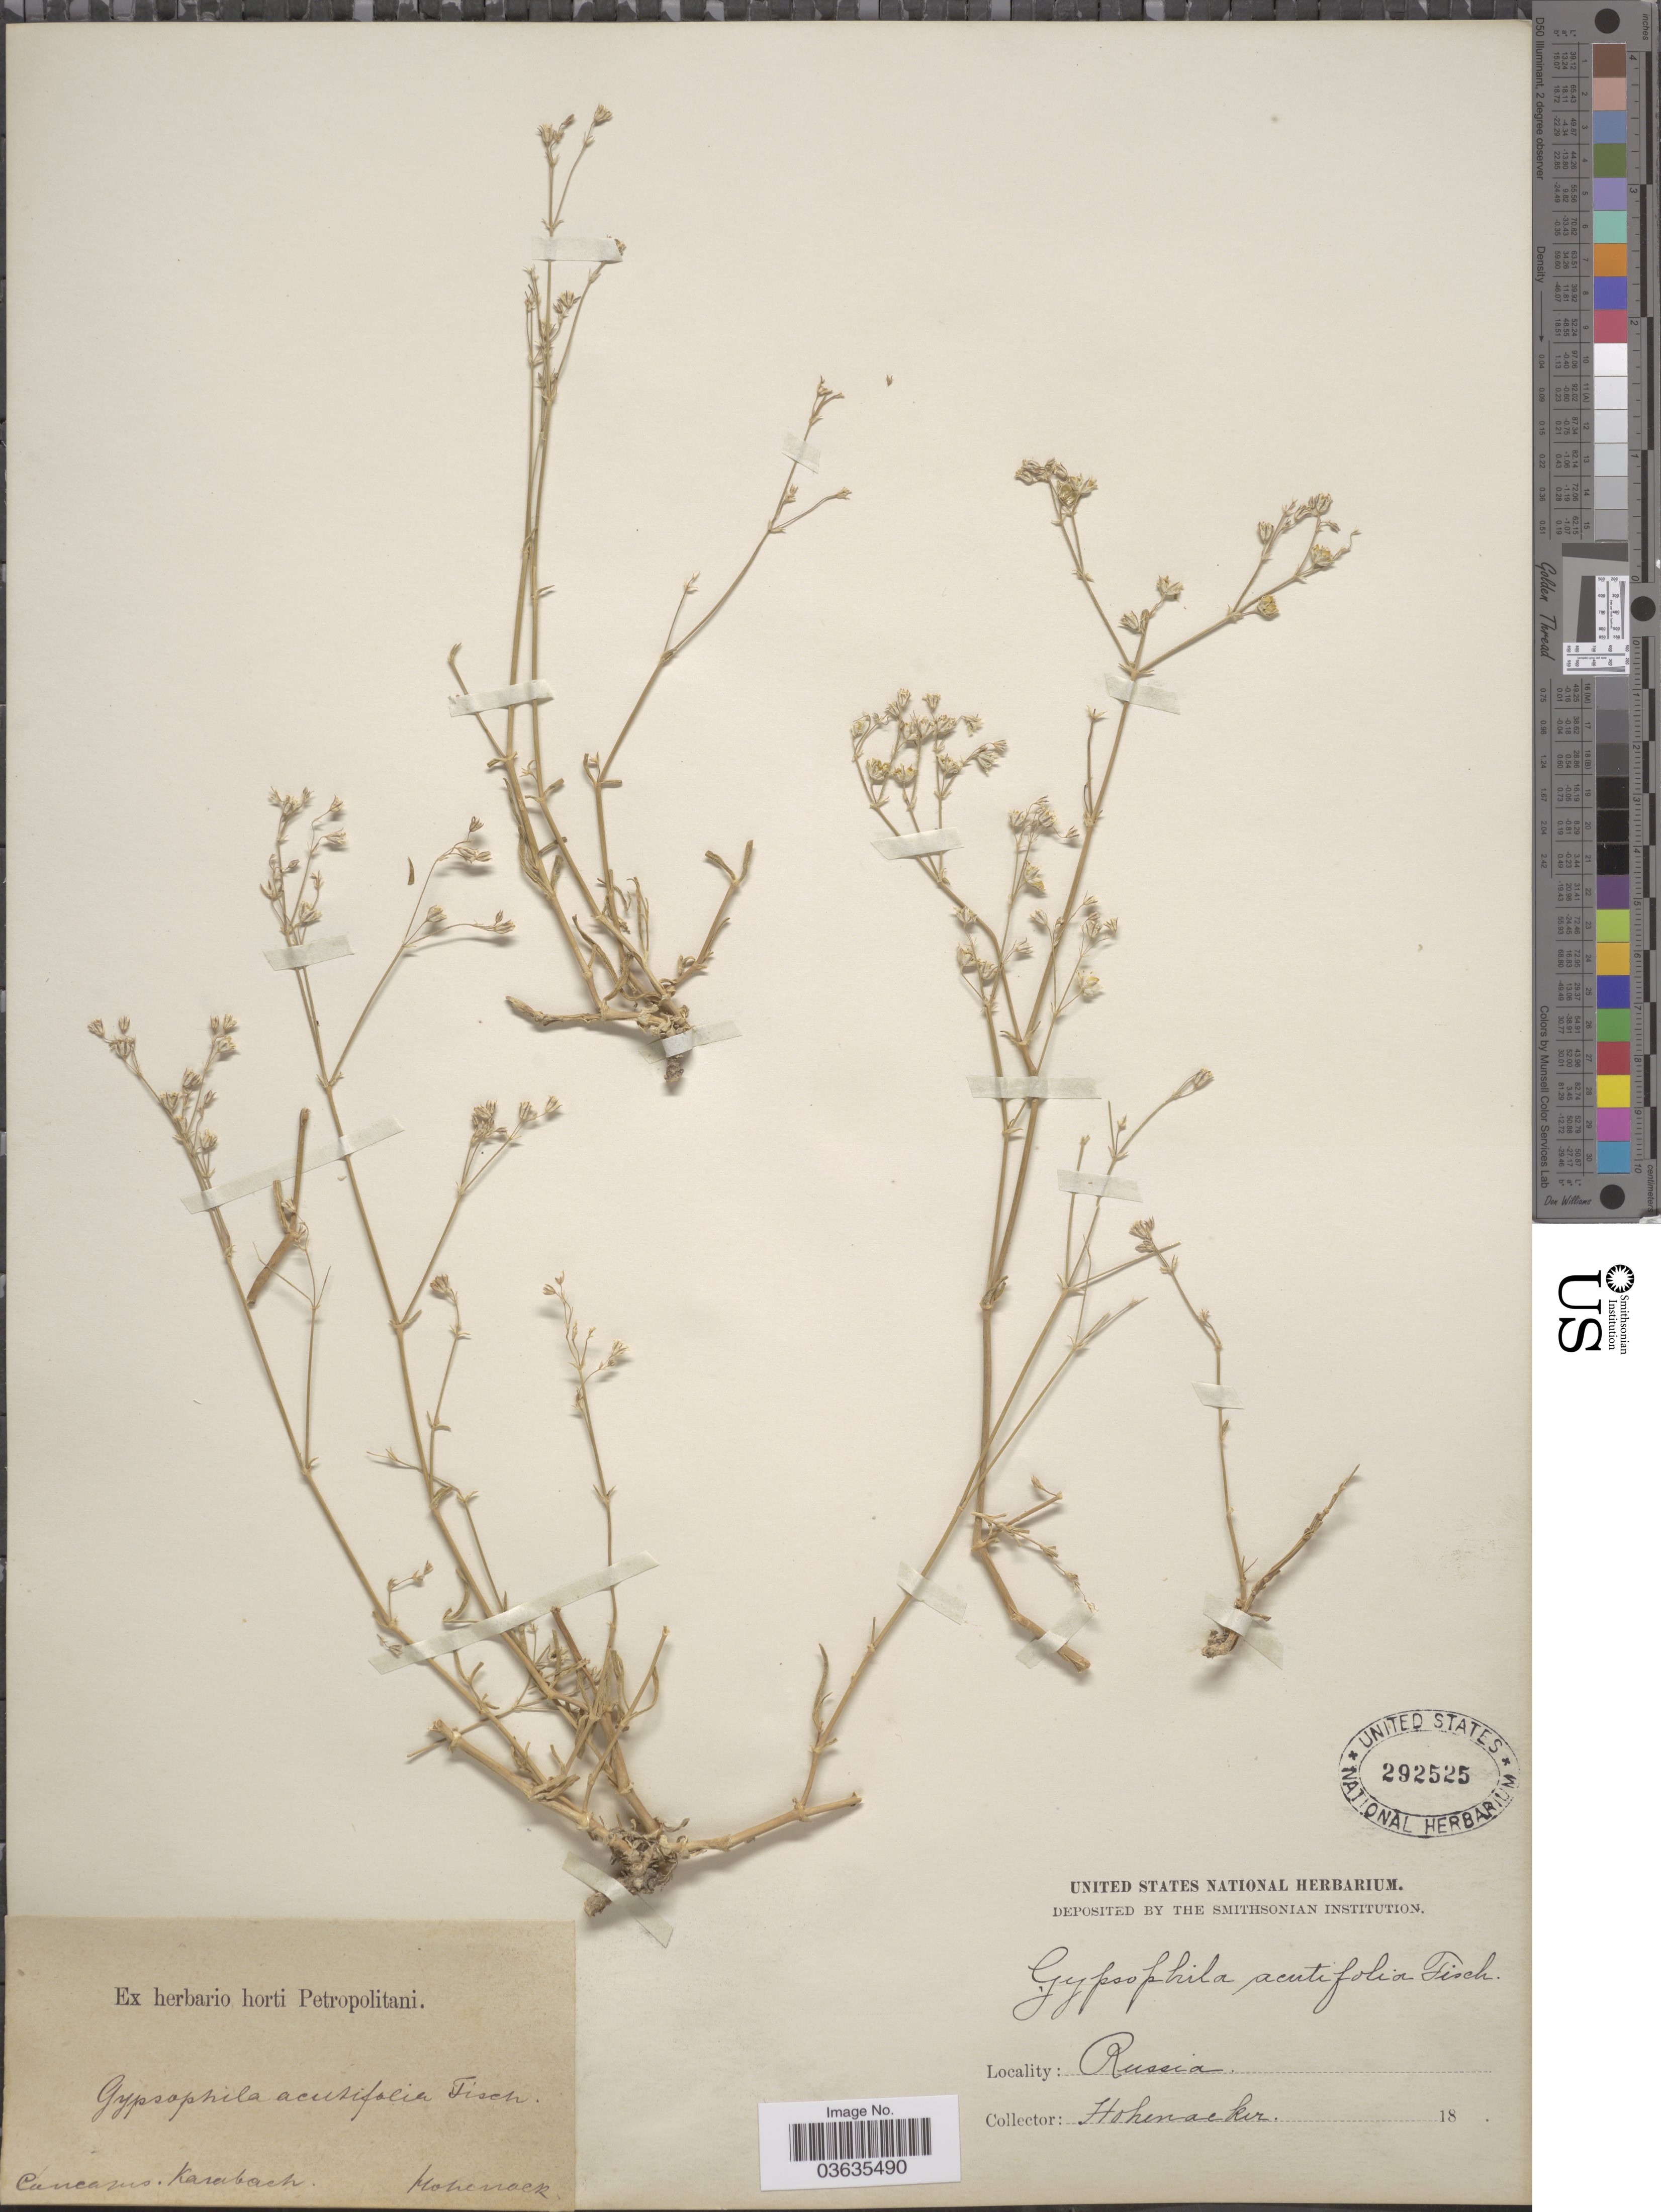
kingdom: Plantae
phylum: Tracheophyta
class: Magnoliopsida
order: Caryophyllales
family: Caryophyllaceae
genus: Gypsophila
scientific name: Gypsophila acutifolia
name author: Steven ex Spreng.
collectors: Hohenacker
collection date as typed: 18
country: Azerbaijan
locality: Russia. Caucasus. Karabach [interpreted].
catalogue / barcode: US 292525